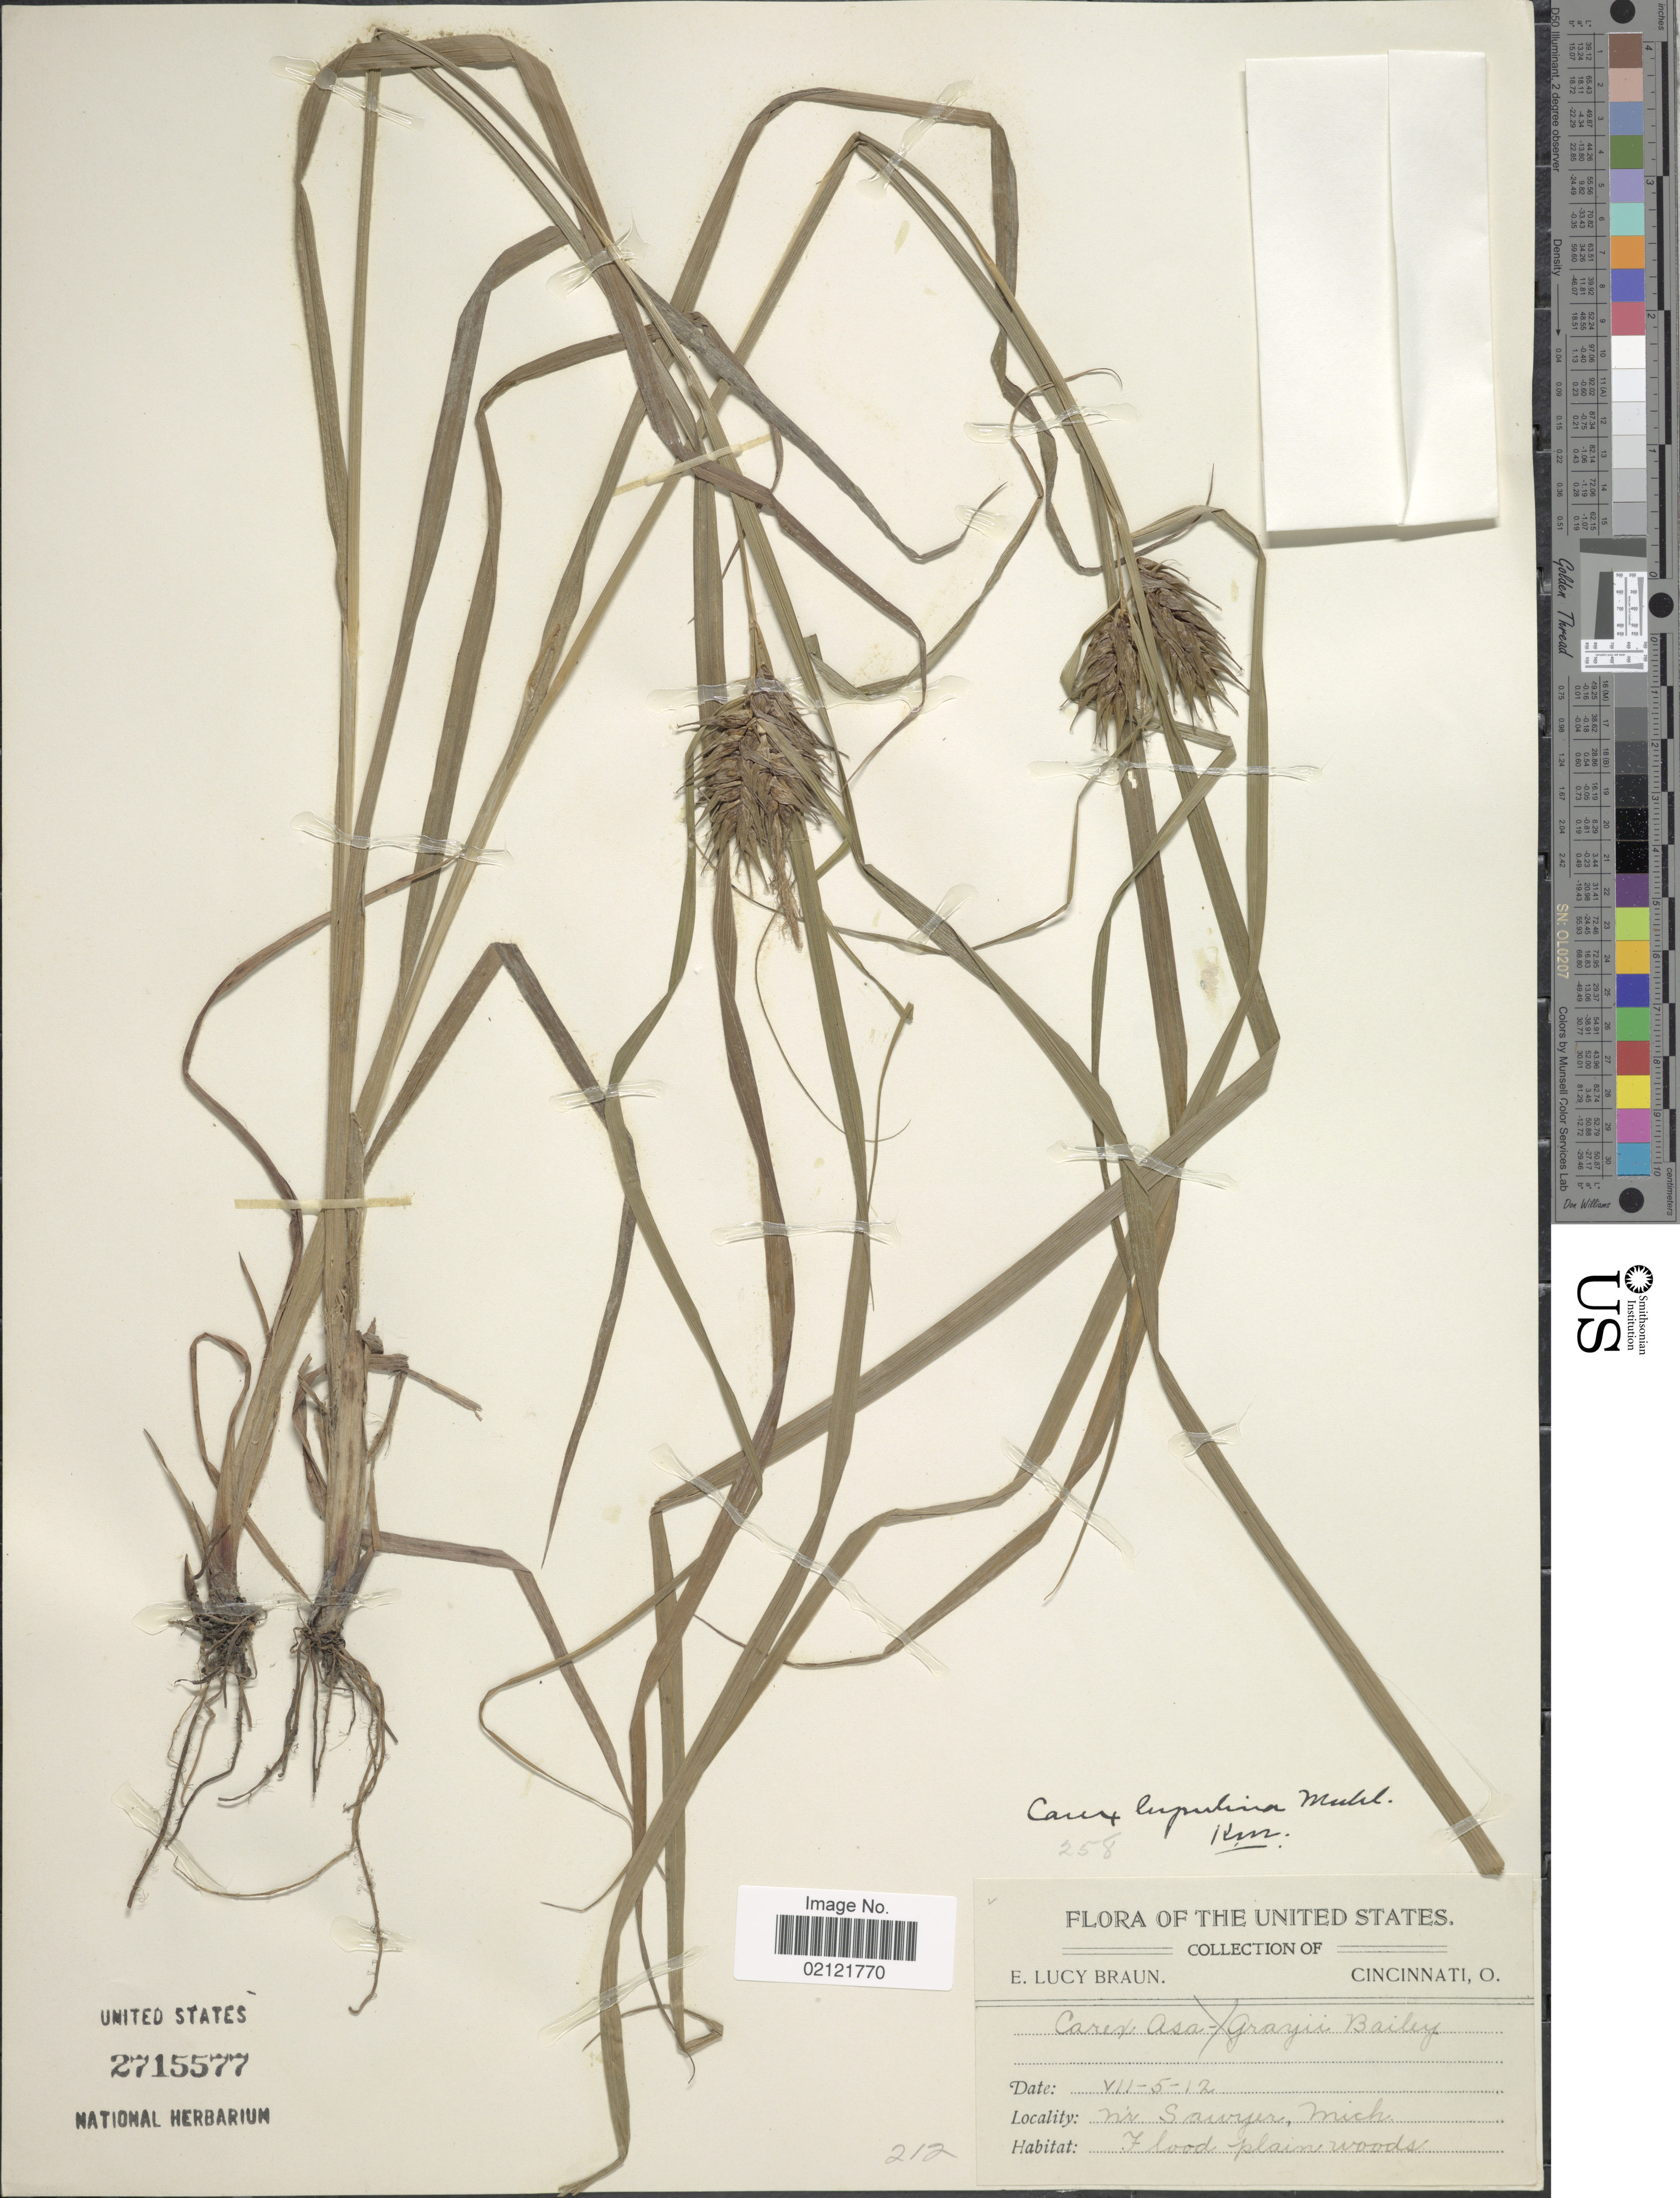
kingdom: Plantae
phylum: Tracheophyta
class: Liliopsida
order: Poales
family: Cyperaceae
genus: Carex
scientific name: Carex lupulina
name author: Muhl. ex Willd.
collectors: E. L. Braun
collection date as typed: Transcribed d/m/y: 5/7/12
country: United States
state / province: Michigan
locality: N'r Sawyer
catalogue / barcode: US 2715577